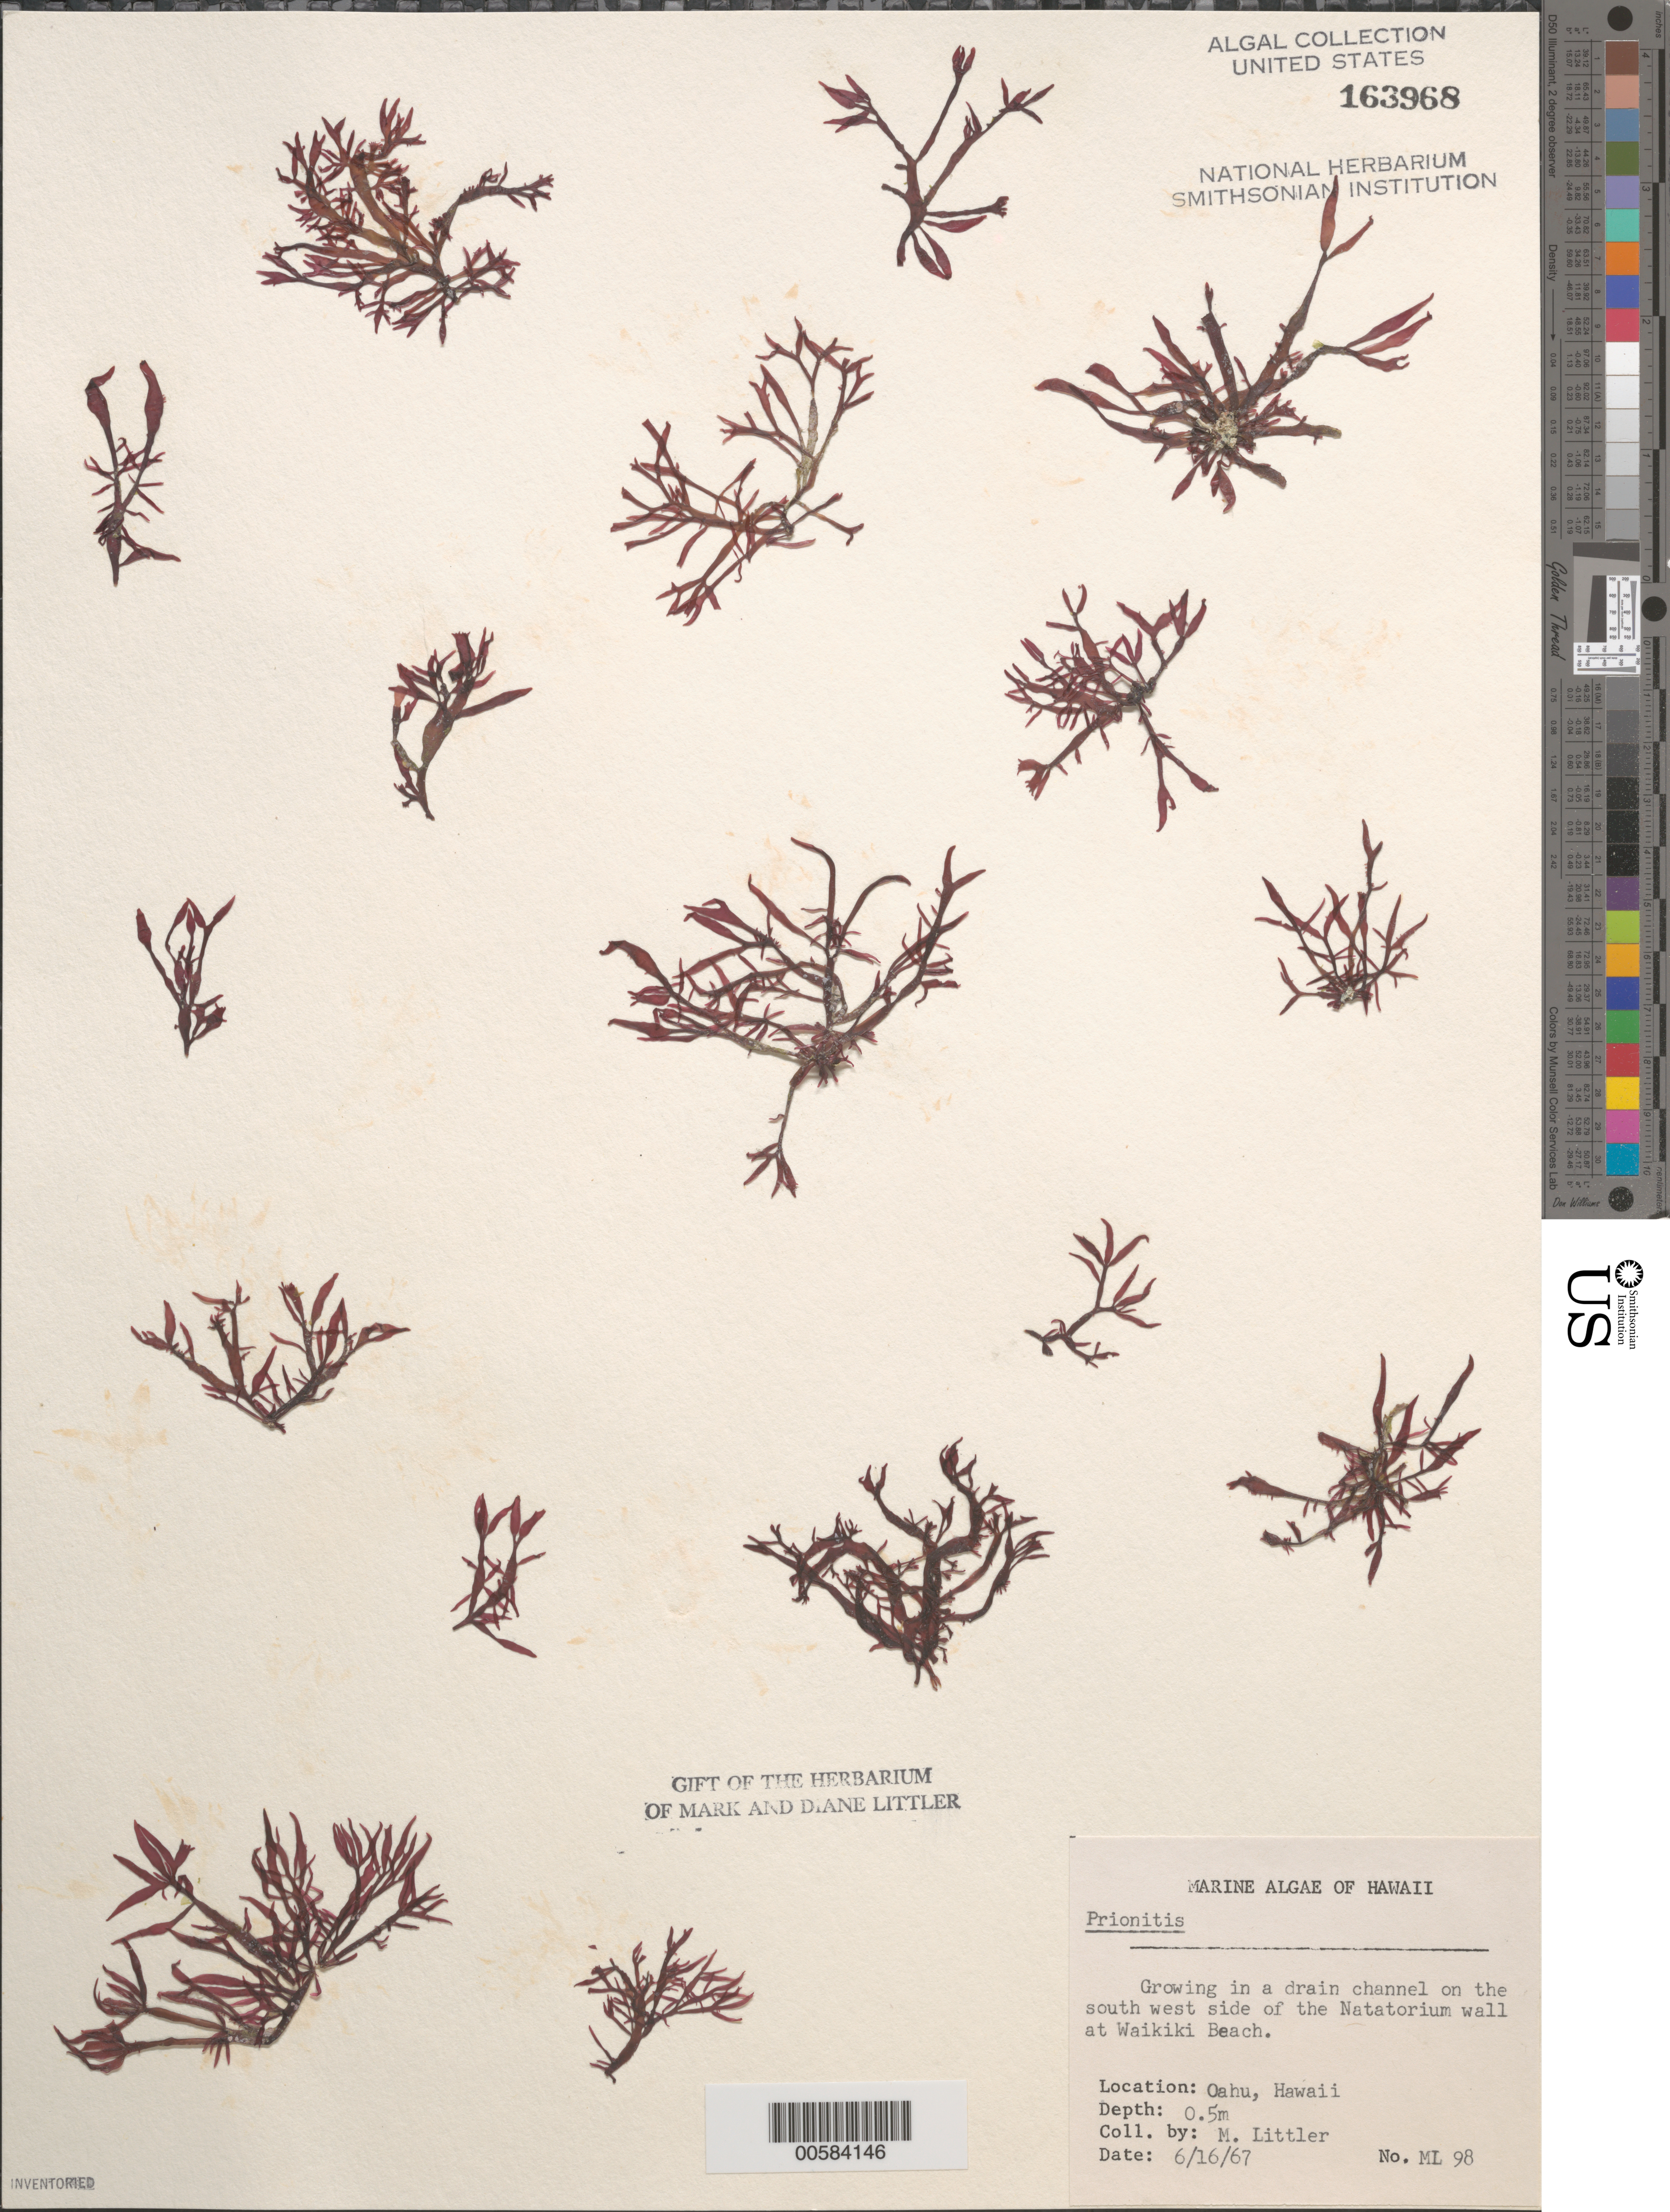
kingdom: Plantae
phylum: Rhodophyta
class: Florideophyceae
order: Cryptonemiales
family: Cryptonemiaceae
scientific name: Prionitis sp.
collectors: M. M. Littler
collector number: ML 98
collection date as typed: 16 Jun 1967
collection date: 1967-06-16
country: United States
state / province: Hawaii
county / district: Honolulu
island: Oahu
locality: Waikiki Beach, Natatorium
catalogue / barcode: US 163968